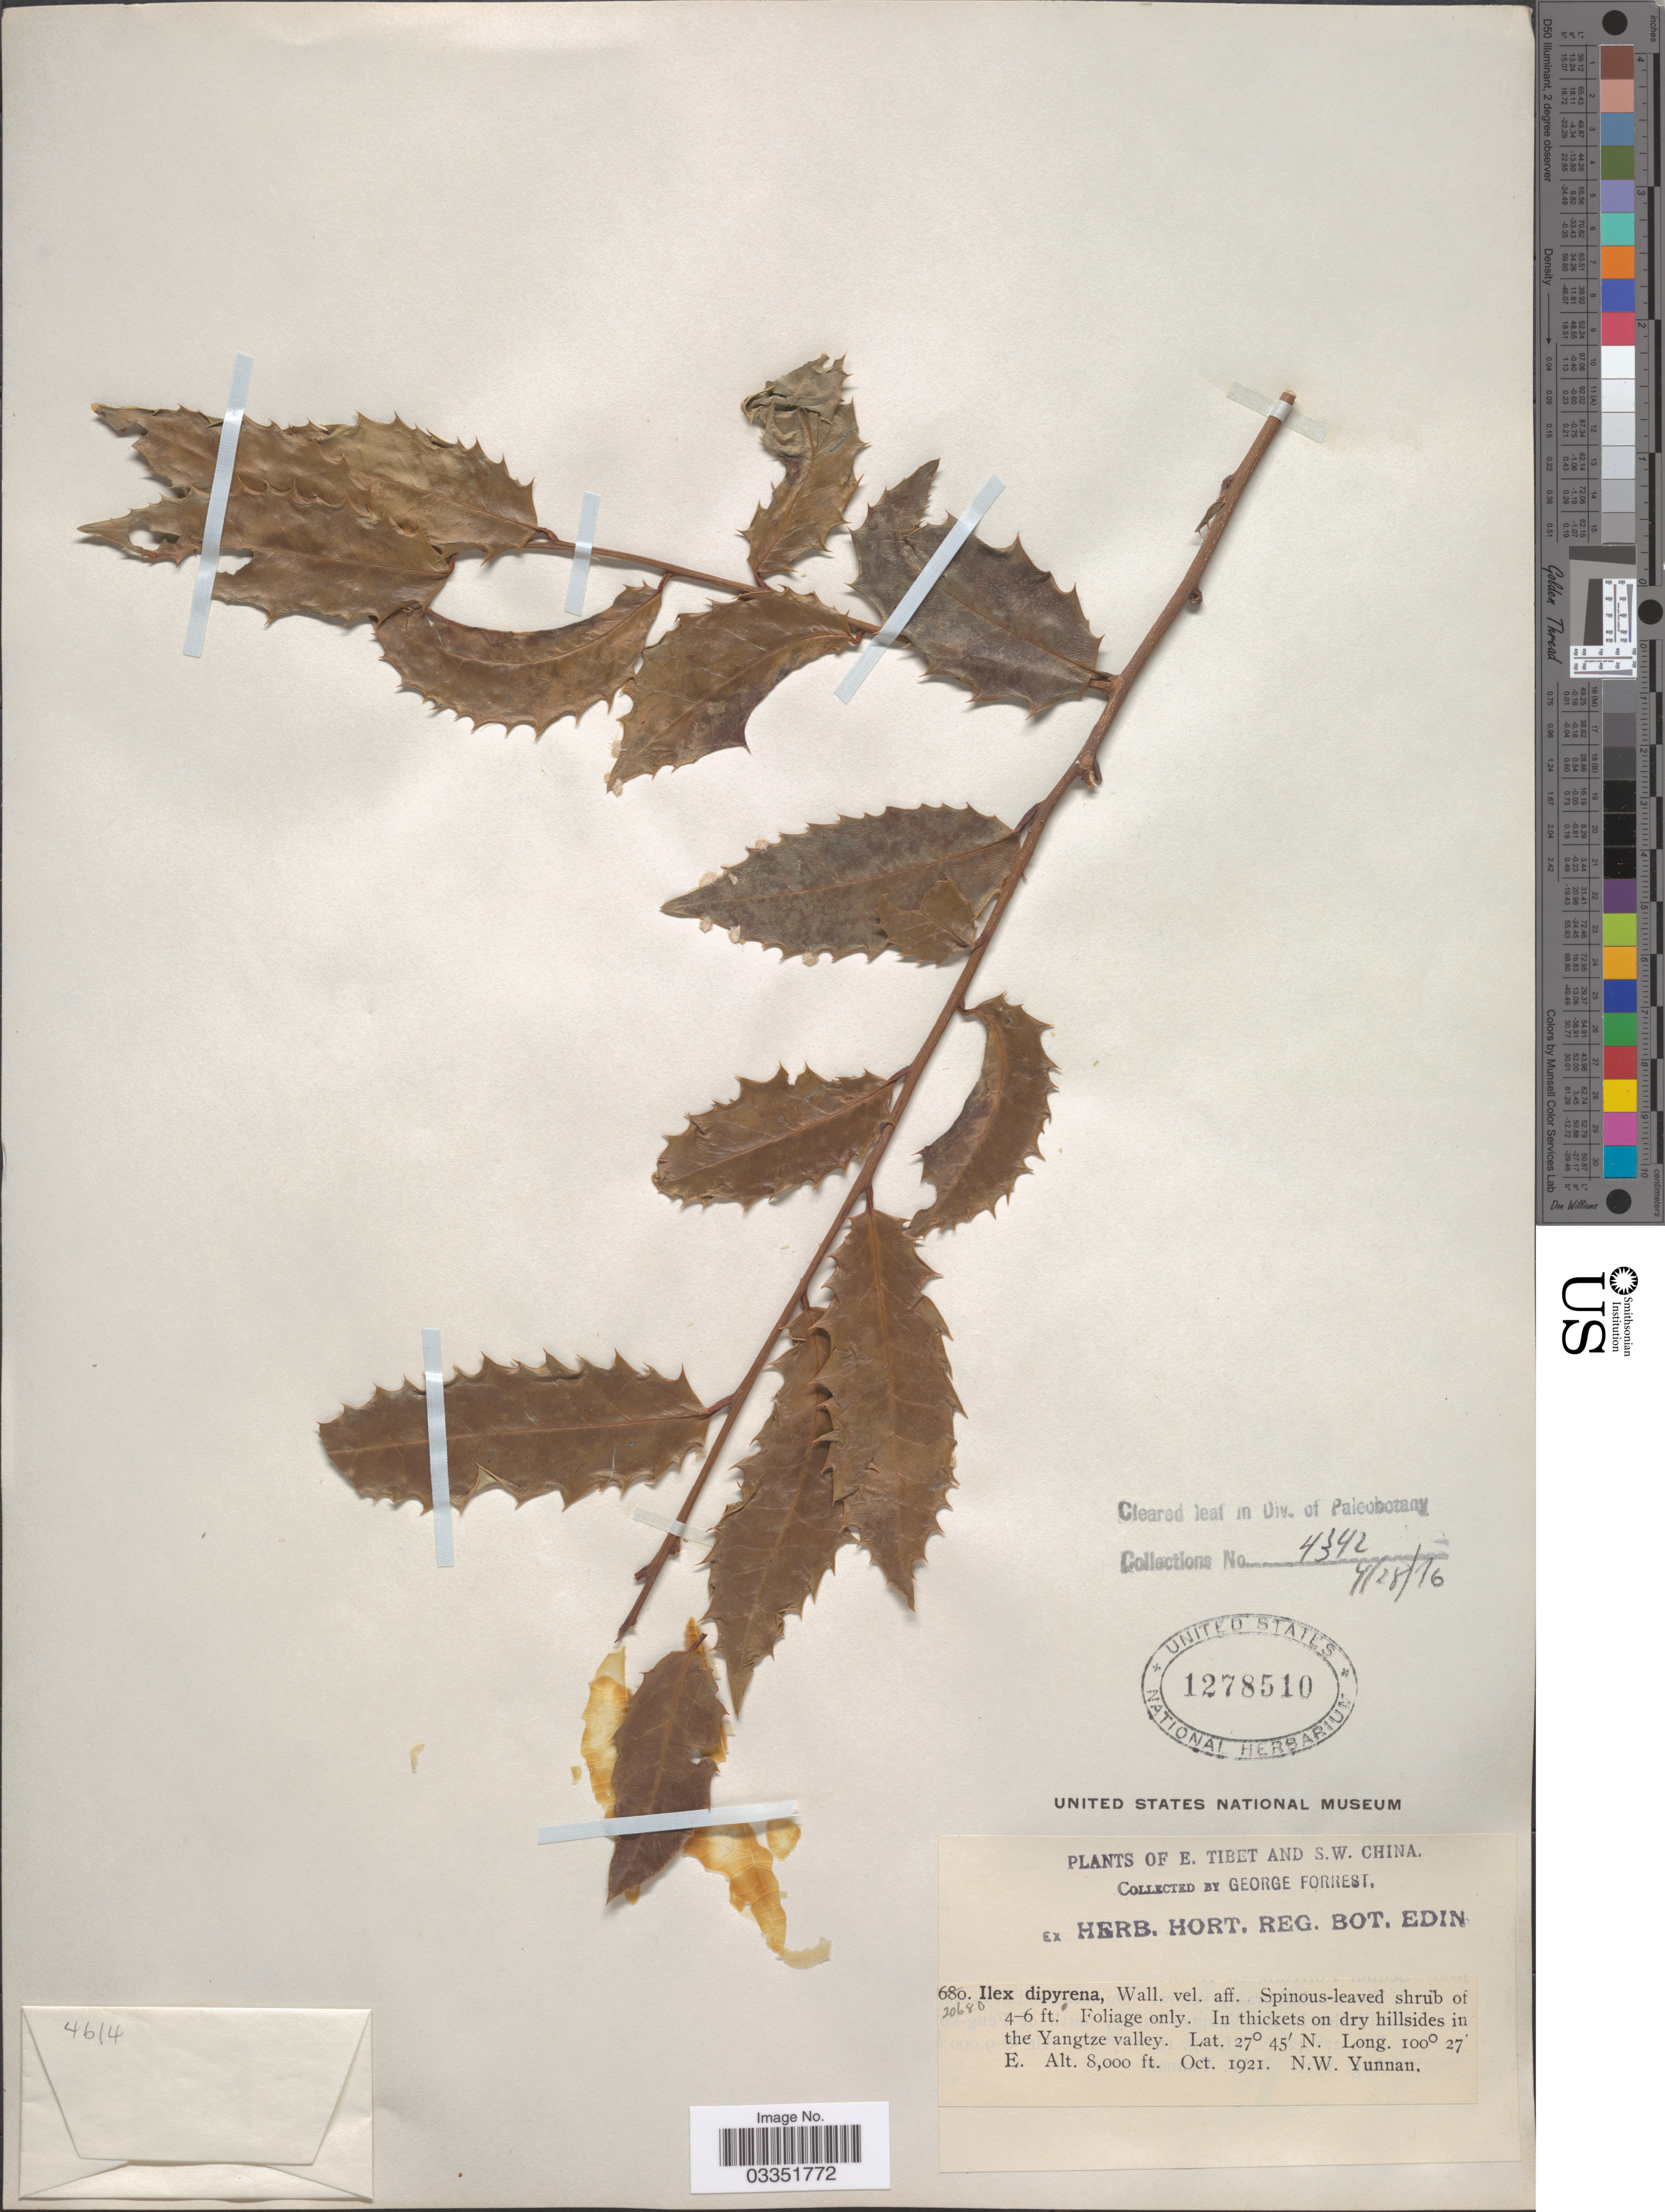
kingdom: Plantae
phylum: Tracheophyta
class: Magnoliopsida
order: Aquifoliales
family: Aquifoliaceae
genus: Ilex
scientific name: Ilex dipyrena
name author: Wall.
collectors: G. Forrest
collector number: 20680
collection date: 1921-10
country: China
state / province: Yunnan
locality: E. Tibet and S.W. China. In thickets on dry hillsides in the Yangtze valley. N.W. Yunnan.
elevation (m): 2438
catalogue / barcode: US 1278510